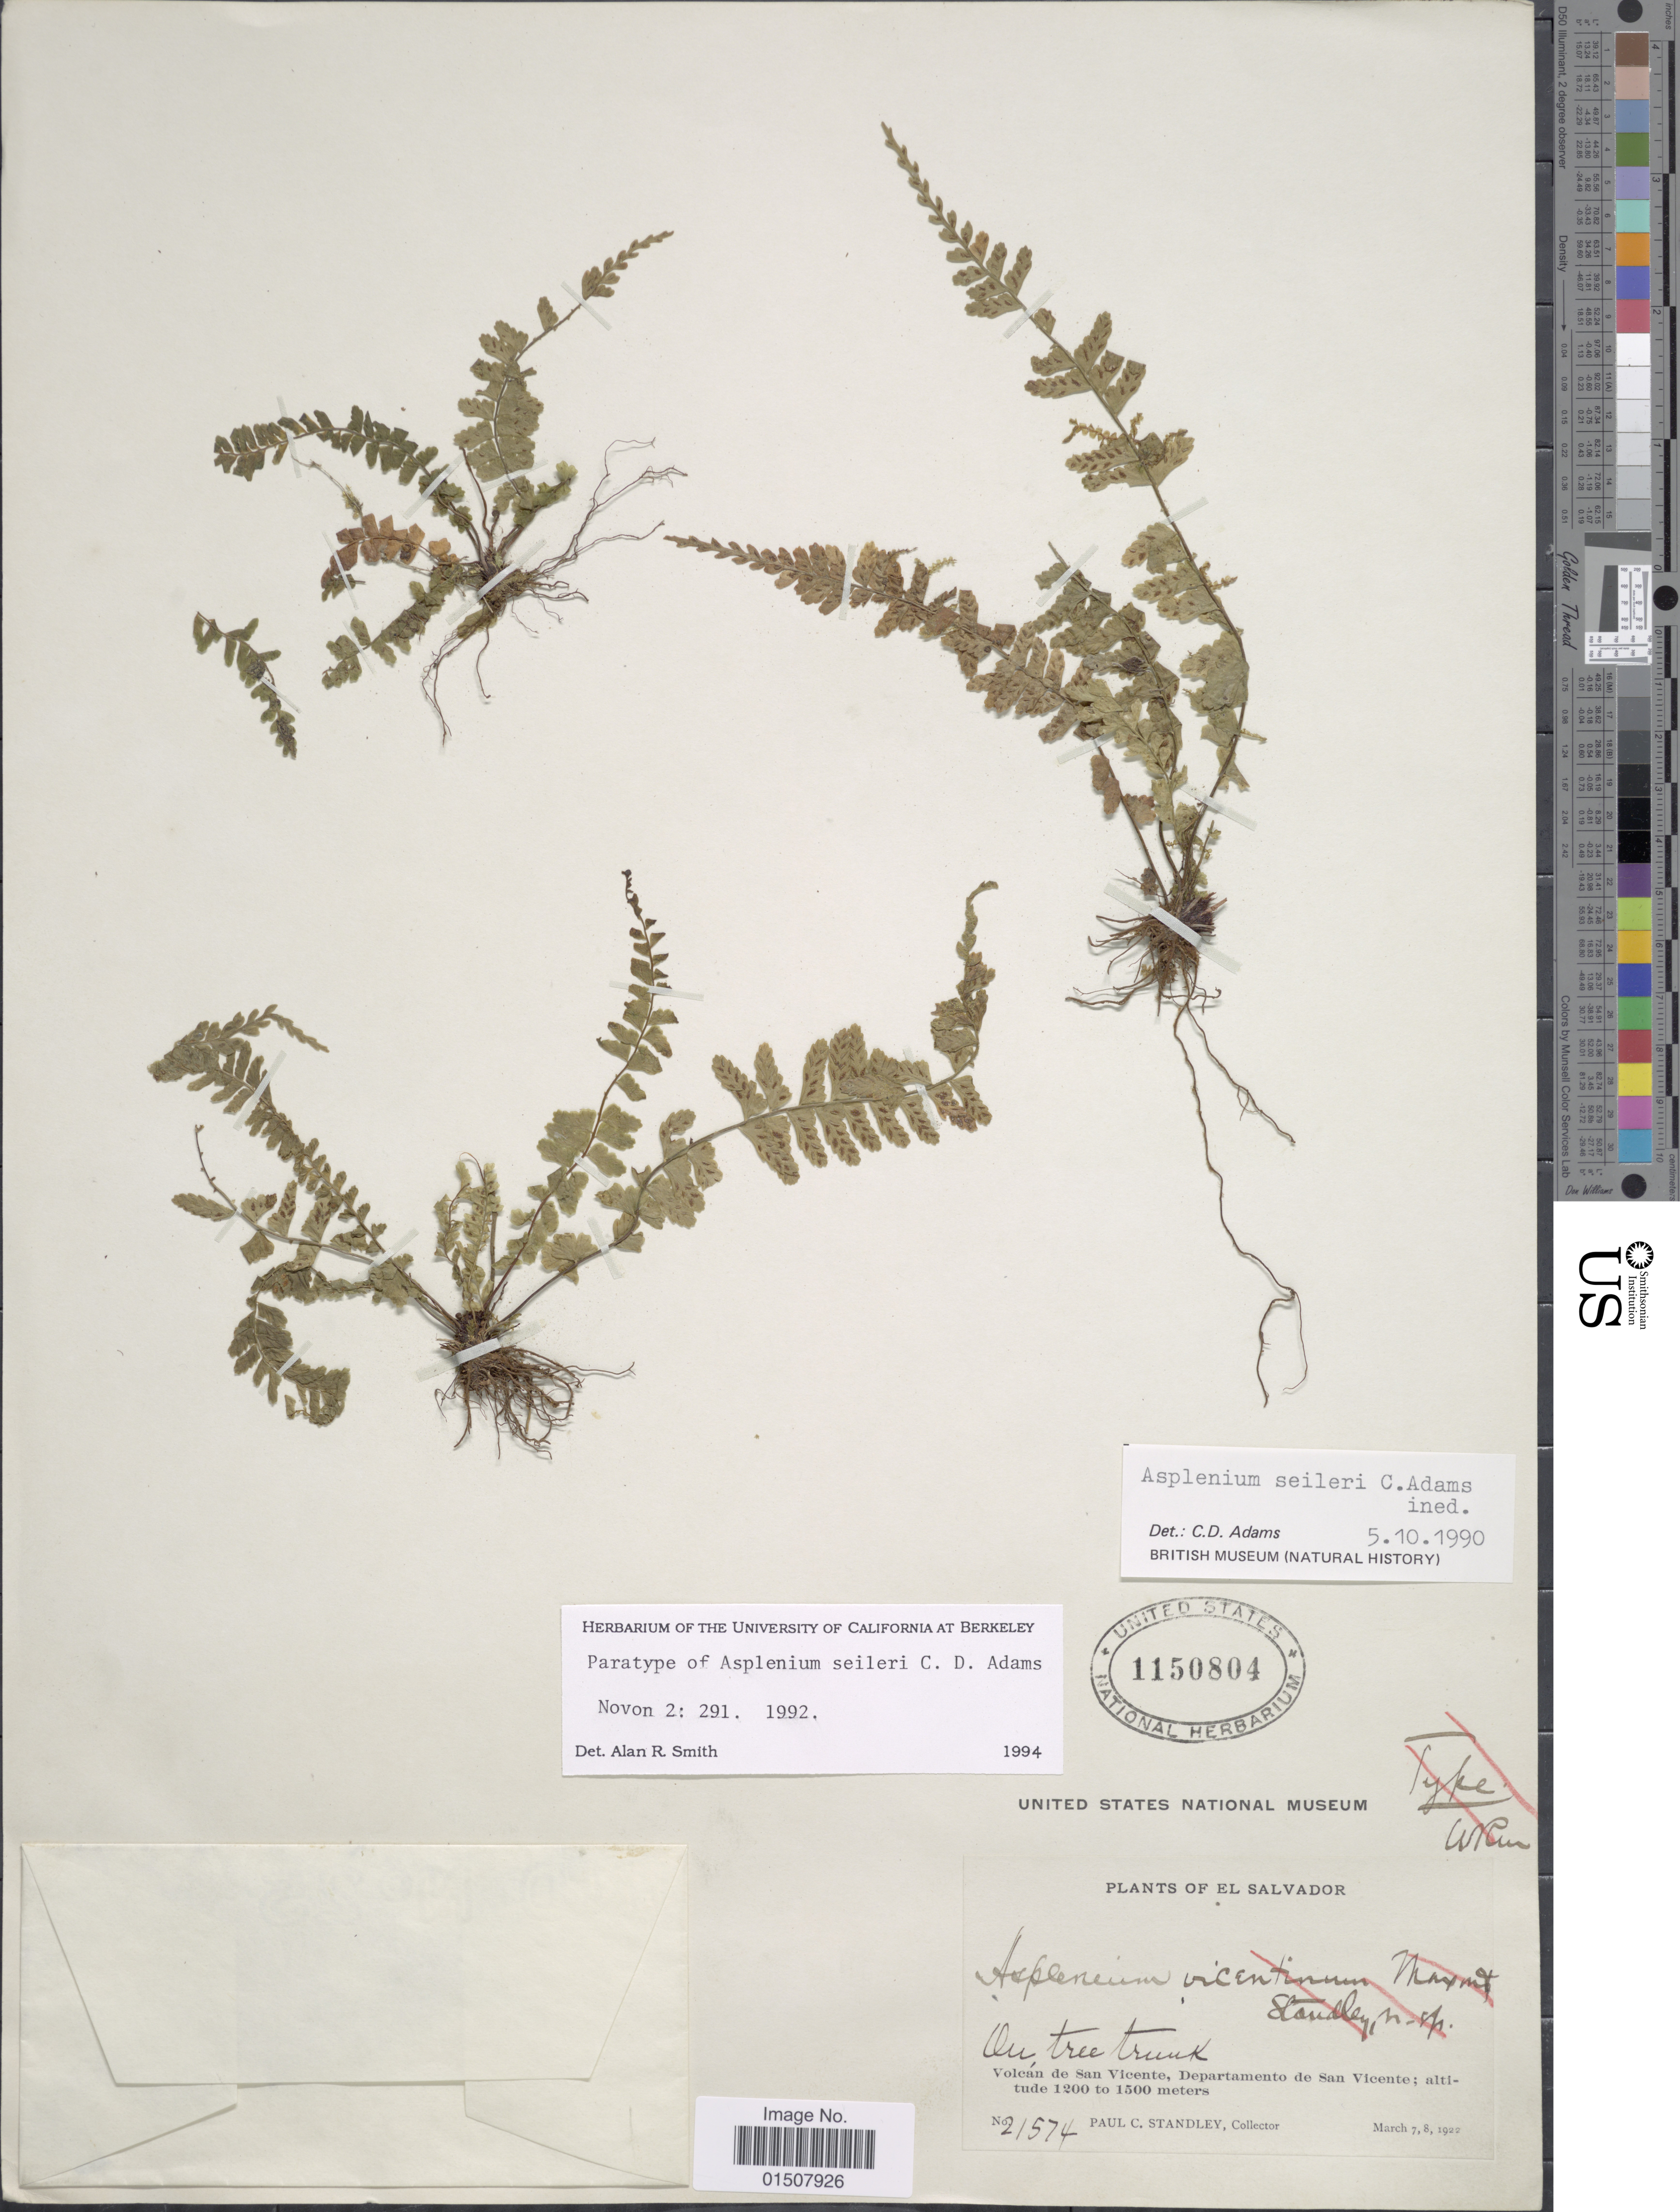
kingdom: Plantae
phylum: Tracheophyta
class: Polypodiopsida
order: Polypodiales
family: Aspleniaceae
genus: Asplenium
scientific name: Asplenium seileri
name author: C.D. Adams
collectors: P. C. Standley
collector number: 21574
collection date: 1922-03-07/1922-03-08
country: El Salvador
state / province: San Vincente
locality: Volcán de San Vicente, Departanento de San Vicente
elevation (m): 1200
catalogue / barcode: US 1150804